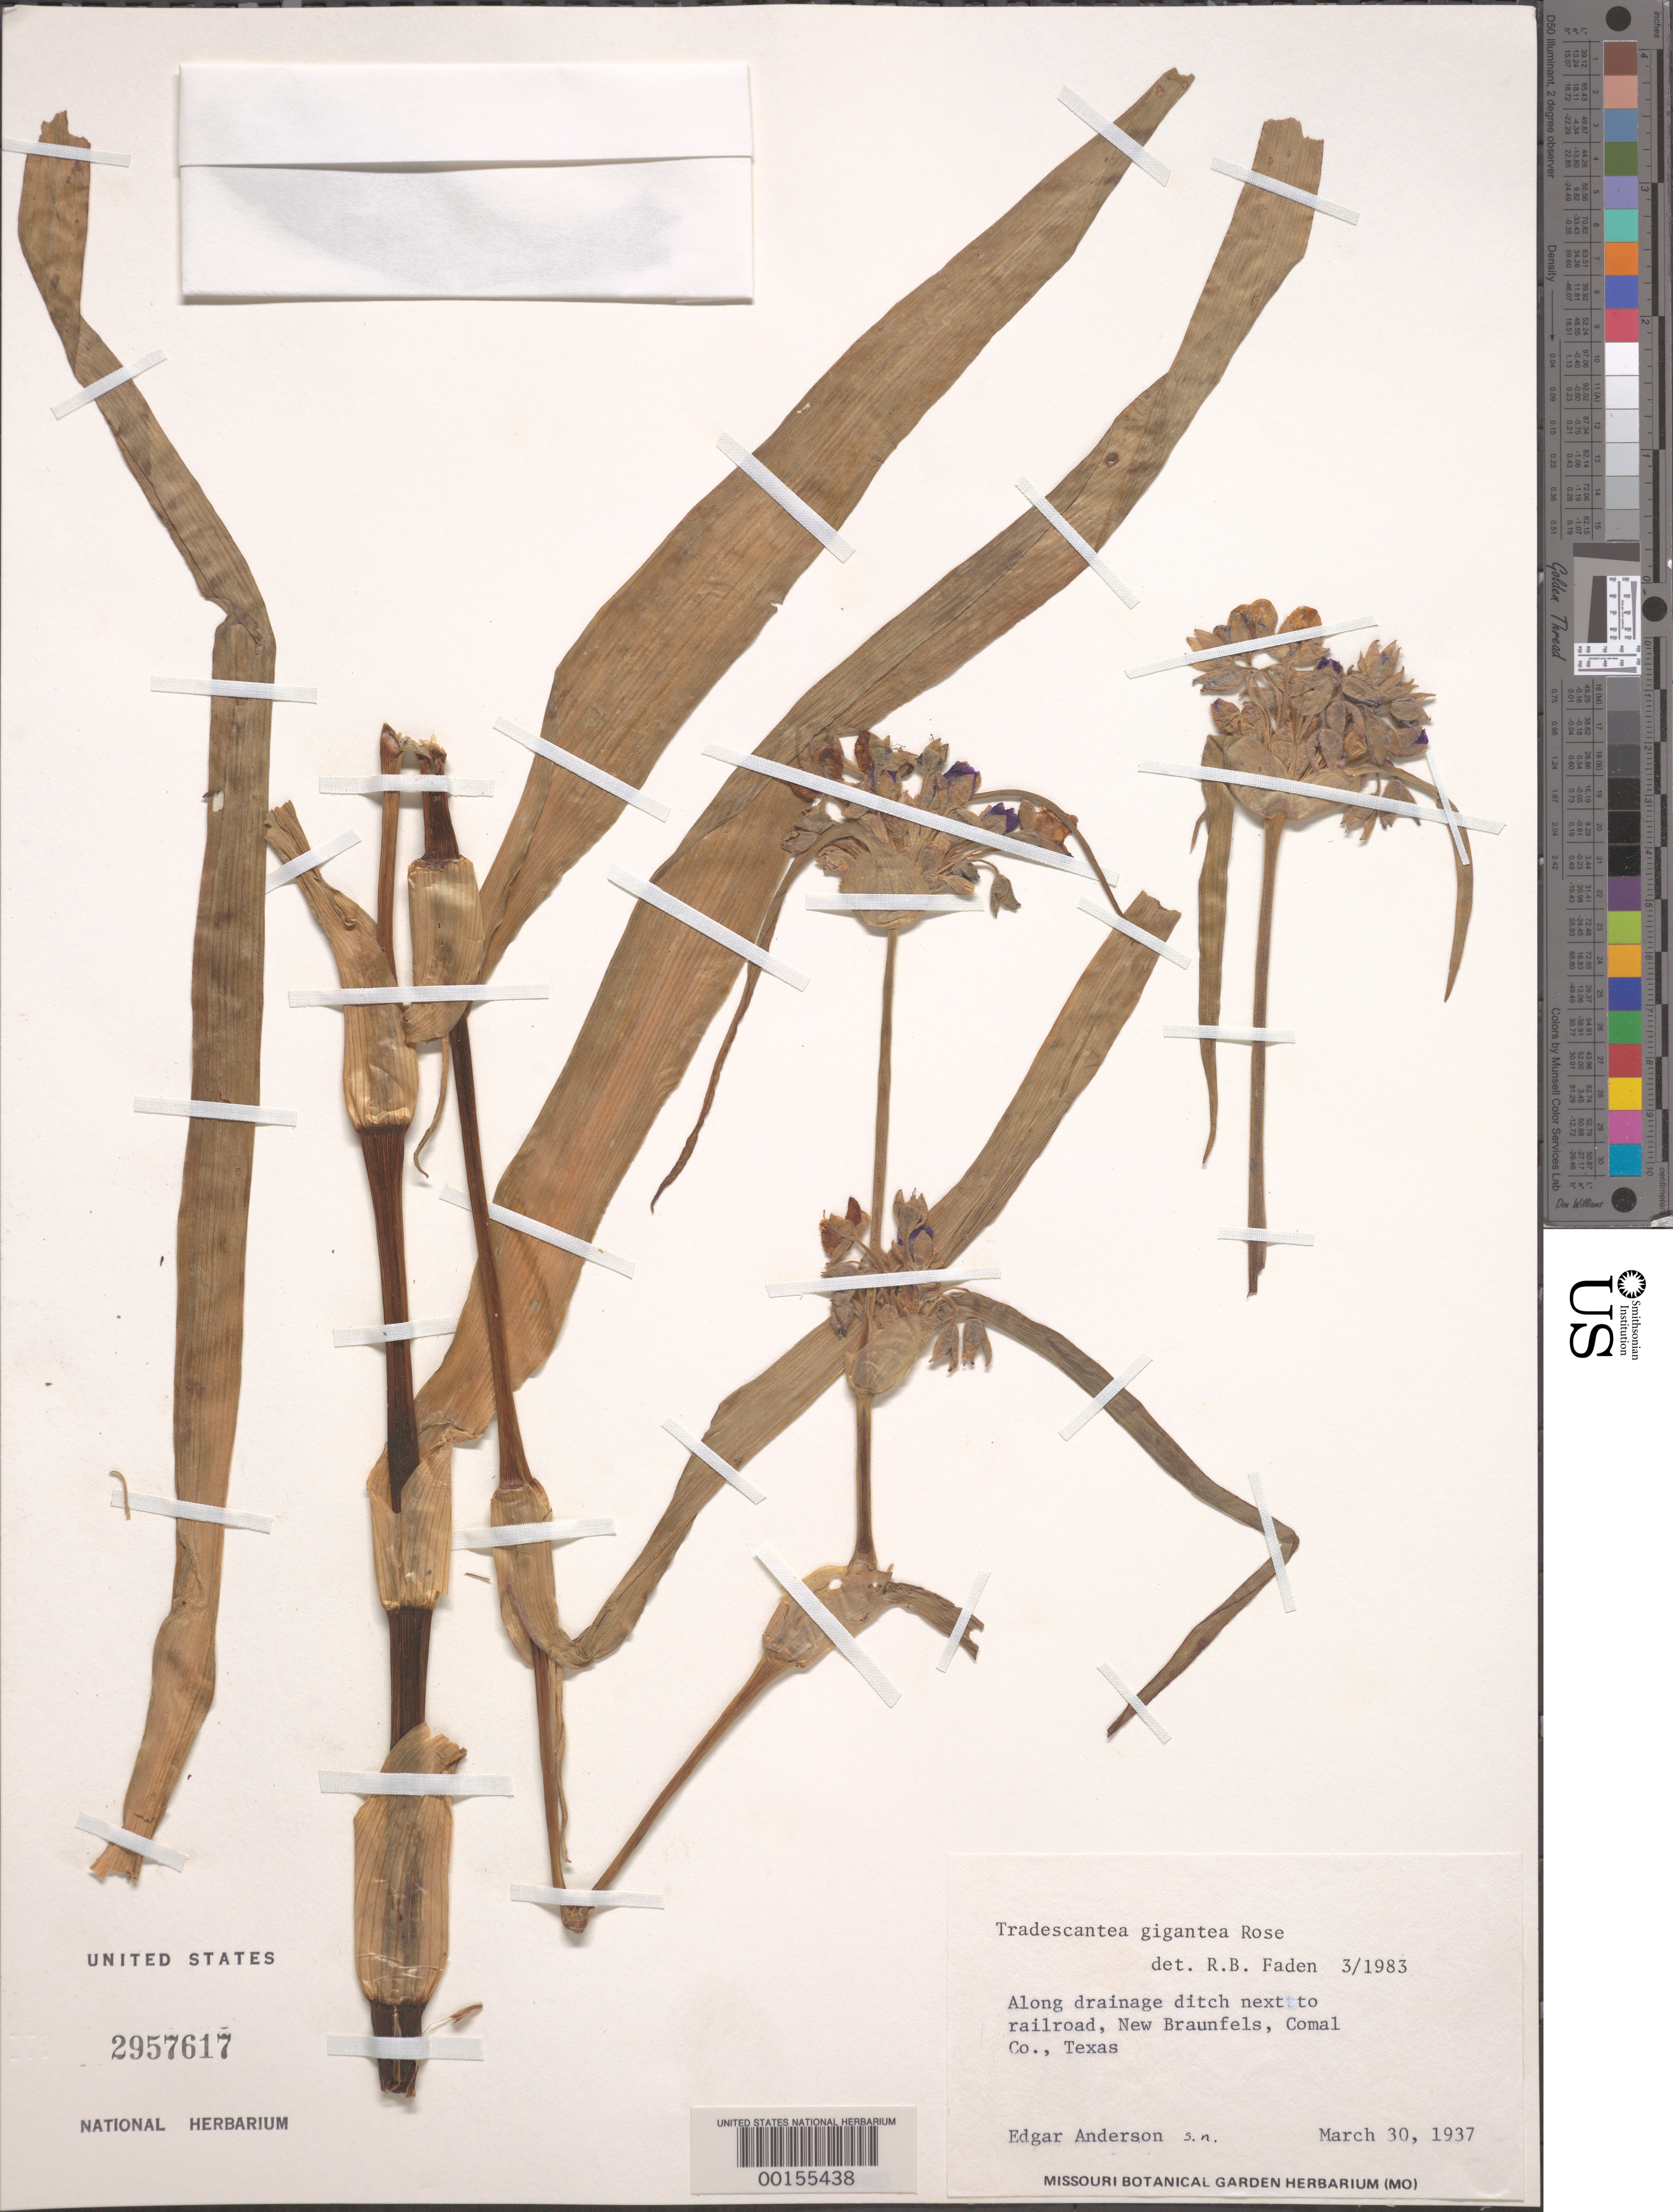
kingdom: Plantae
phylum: Tracheophyta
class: Liliopsida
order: Commelinales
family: Commelinaceae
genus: Tradescantia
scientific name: Tradescantia gigantea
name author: Rose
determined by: Faden, Robert B., (US), Smithsonian Institution - National Museum of Natural History (UNITED STATES)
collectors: E. S. Anderson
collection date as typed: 30 Mar 1937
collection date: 1937-03-30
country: United States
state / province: Texas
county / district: Comal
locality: New braunfels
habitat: Drainage ditch near railroad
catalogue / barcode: US 2957617